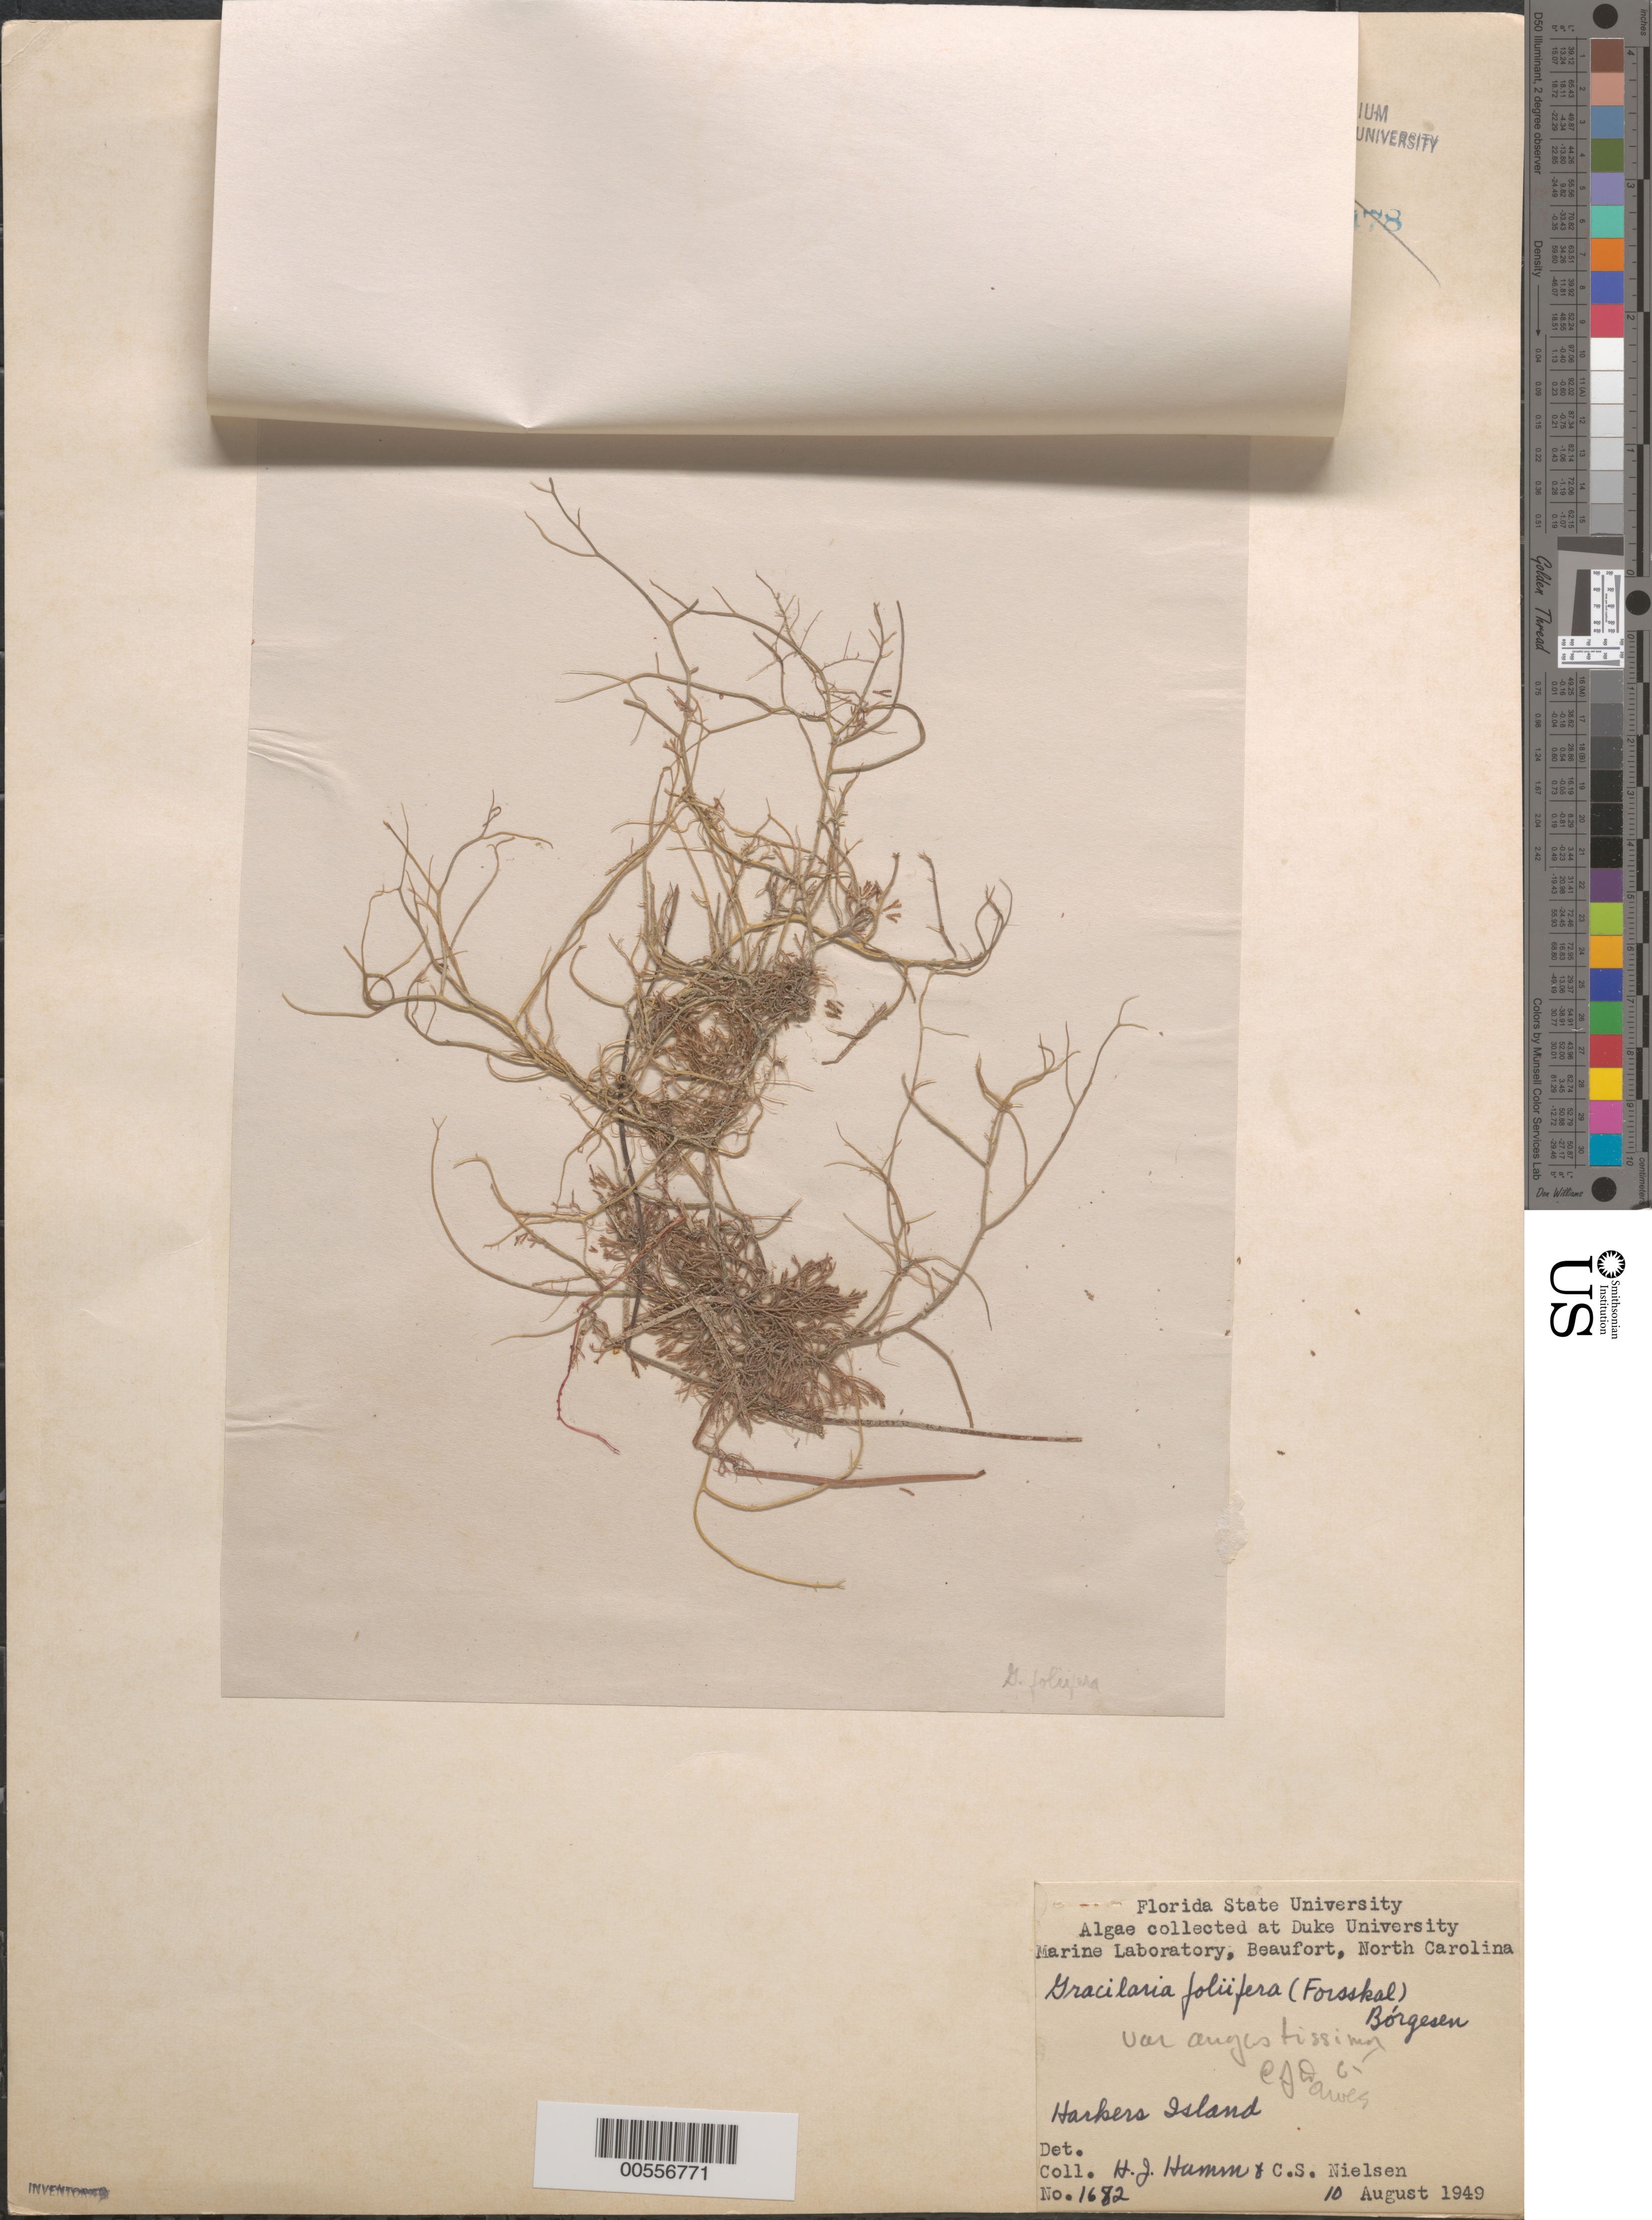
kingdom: Plantae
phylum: Rhodophyta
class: Florideophyceae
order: Gracilariales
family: Gracilariaceae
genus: Gracilaria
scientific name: Gracilaria foliifera var. angustissima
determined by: Dawes, C. J.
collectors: H. J. Humm & C. S. Nielsen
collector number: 1682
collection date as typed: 10 Aug 1949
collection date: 1949-08-10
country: United States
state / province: North Carolina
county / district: Carteret County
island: Harkers Island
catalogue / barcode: US 21988